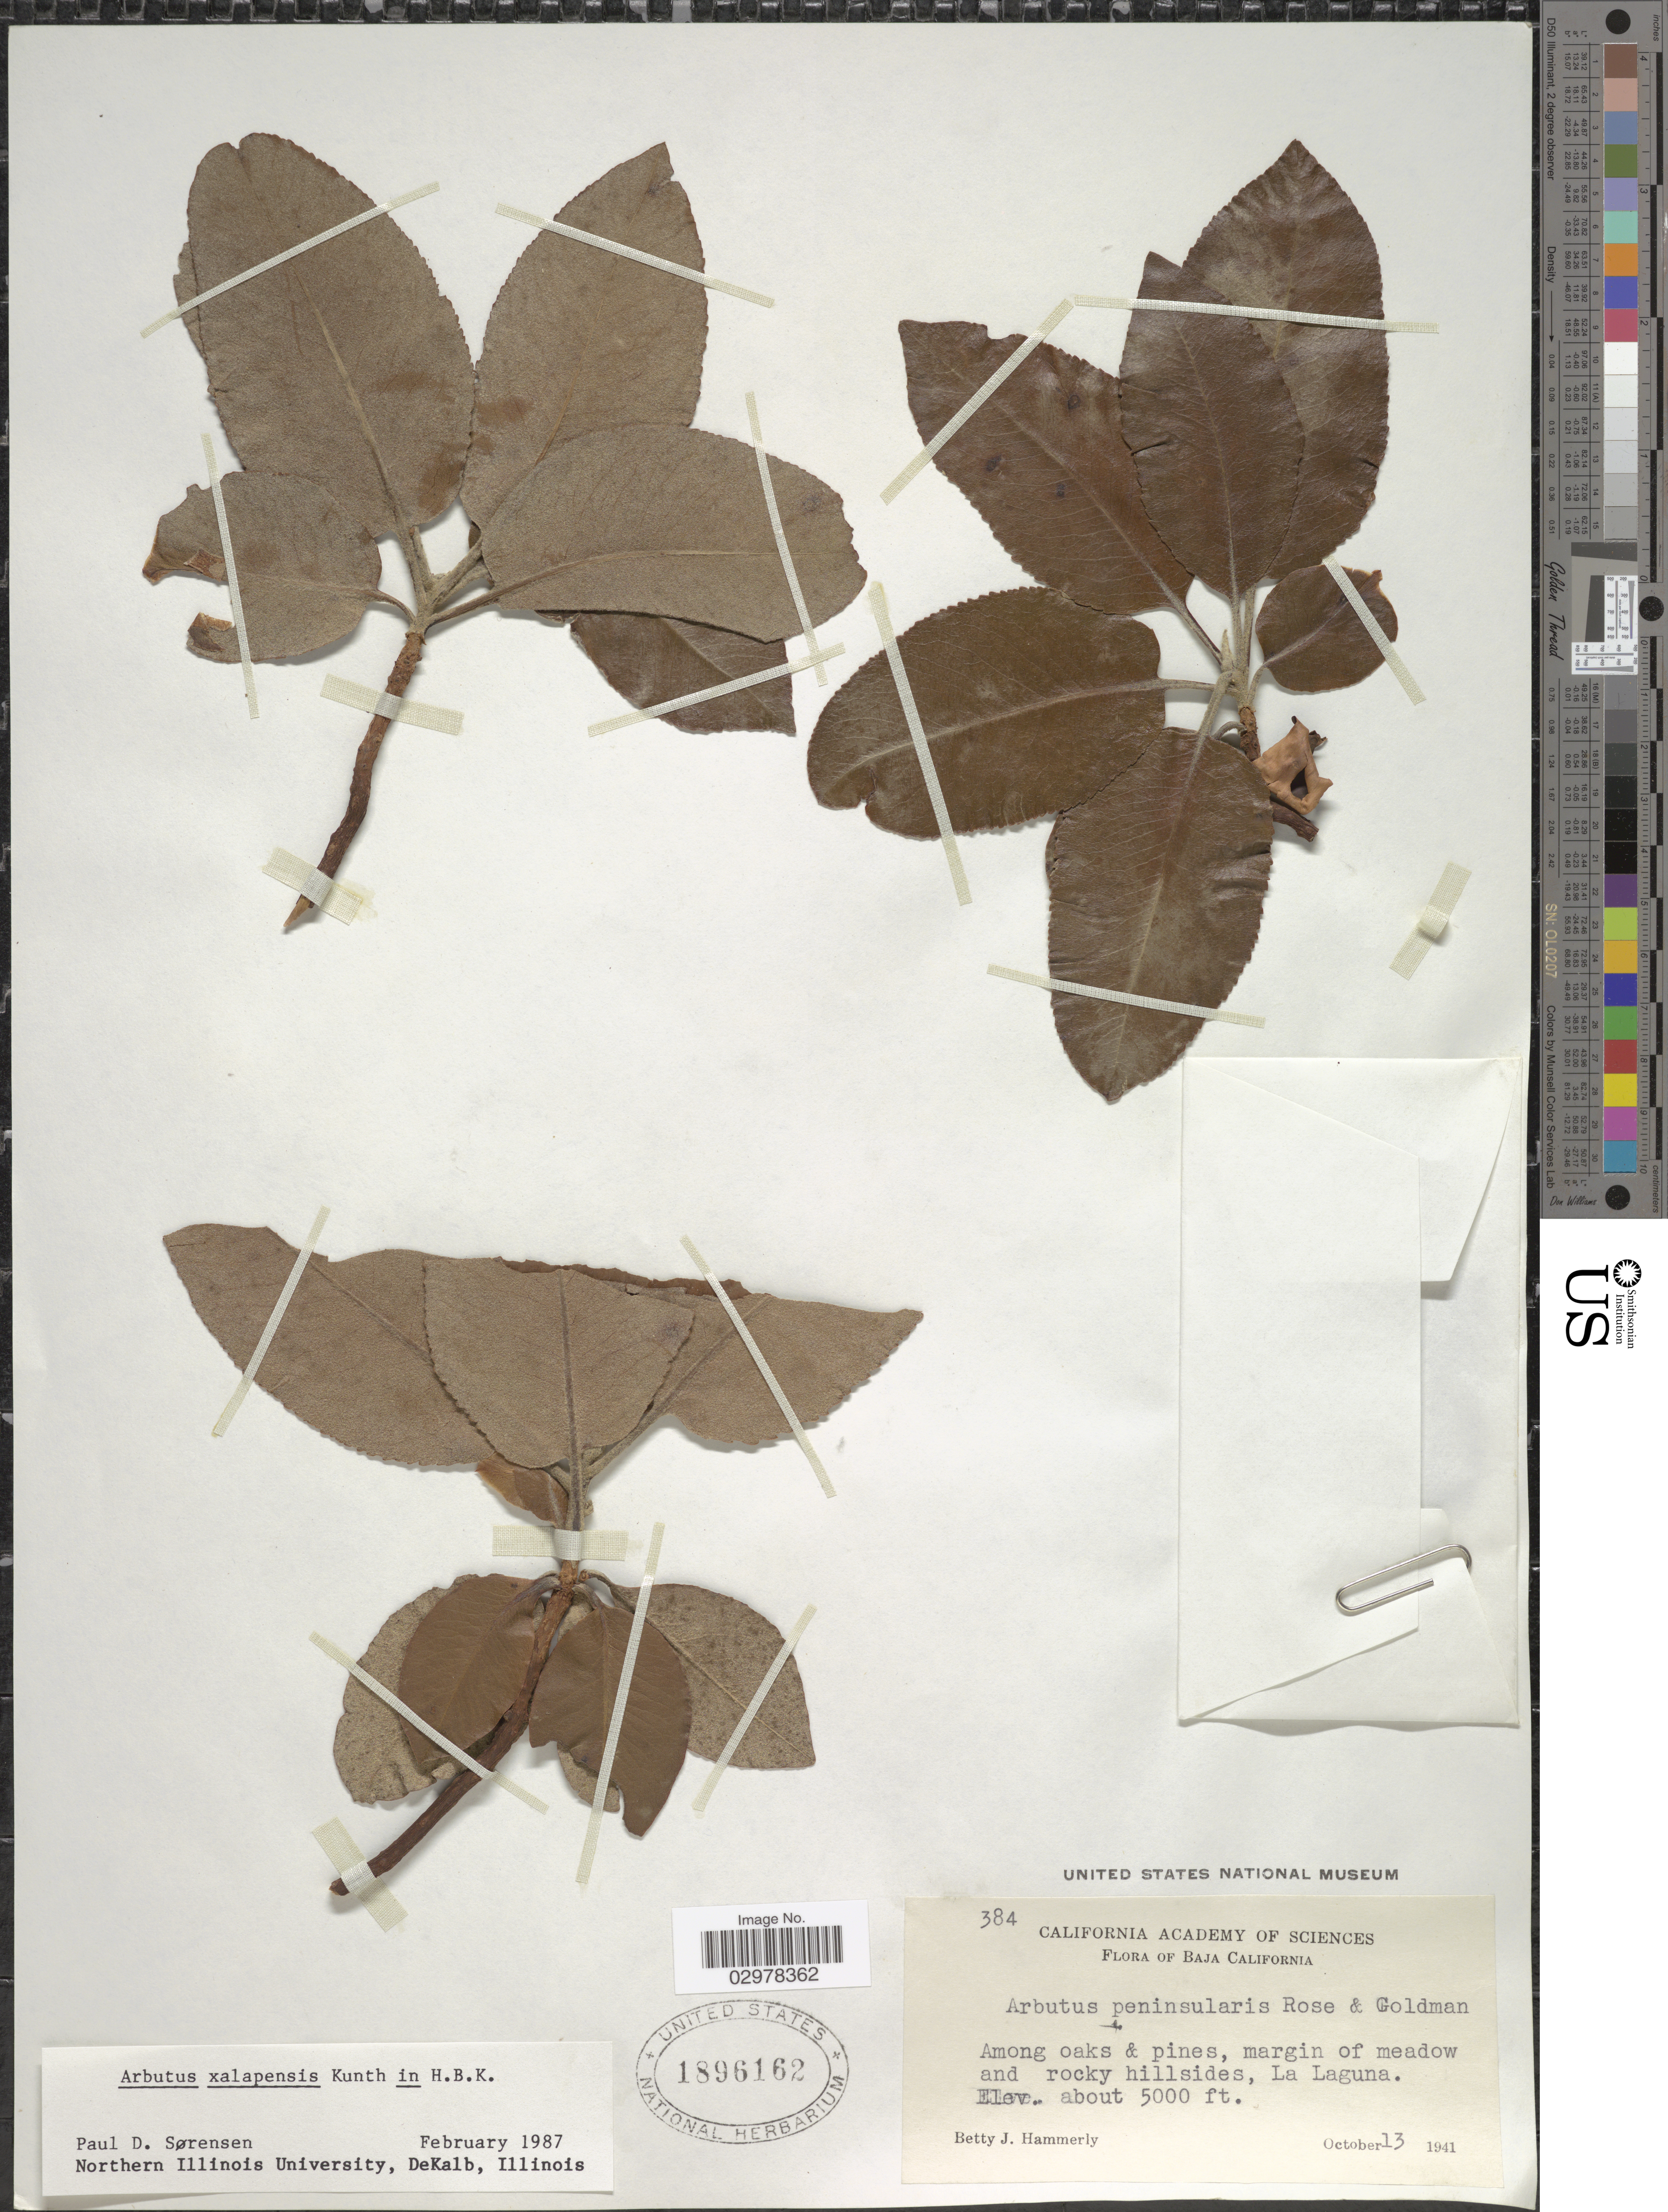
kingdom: Plantae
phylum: Tracheophyta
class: Magnoliopsida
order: Ericales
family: Ericaceae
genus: Arbutus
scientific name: Arbutus xalapensis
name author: Kunth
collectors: B. J. Hammerly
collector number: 384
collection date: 1941-10-13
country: Mexico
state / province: Baja California Sur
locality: Among oaks & pines, margin of meadow and rocky hillsides, La Laguna.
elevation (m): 1524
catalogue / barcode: US 1896162